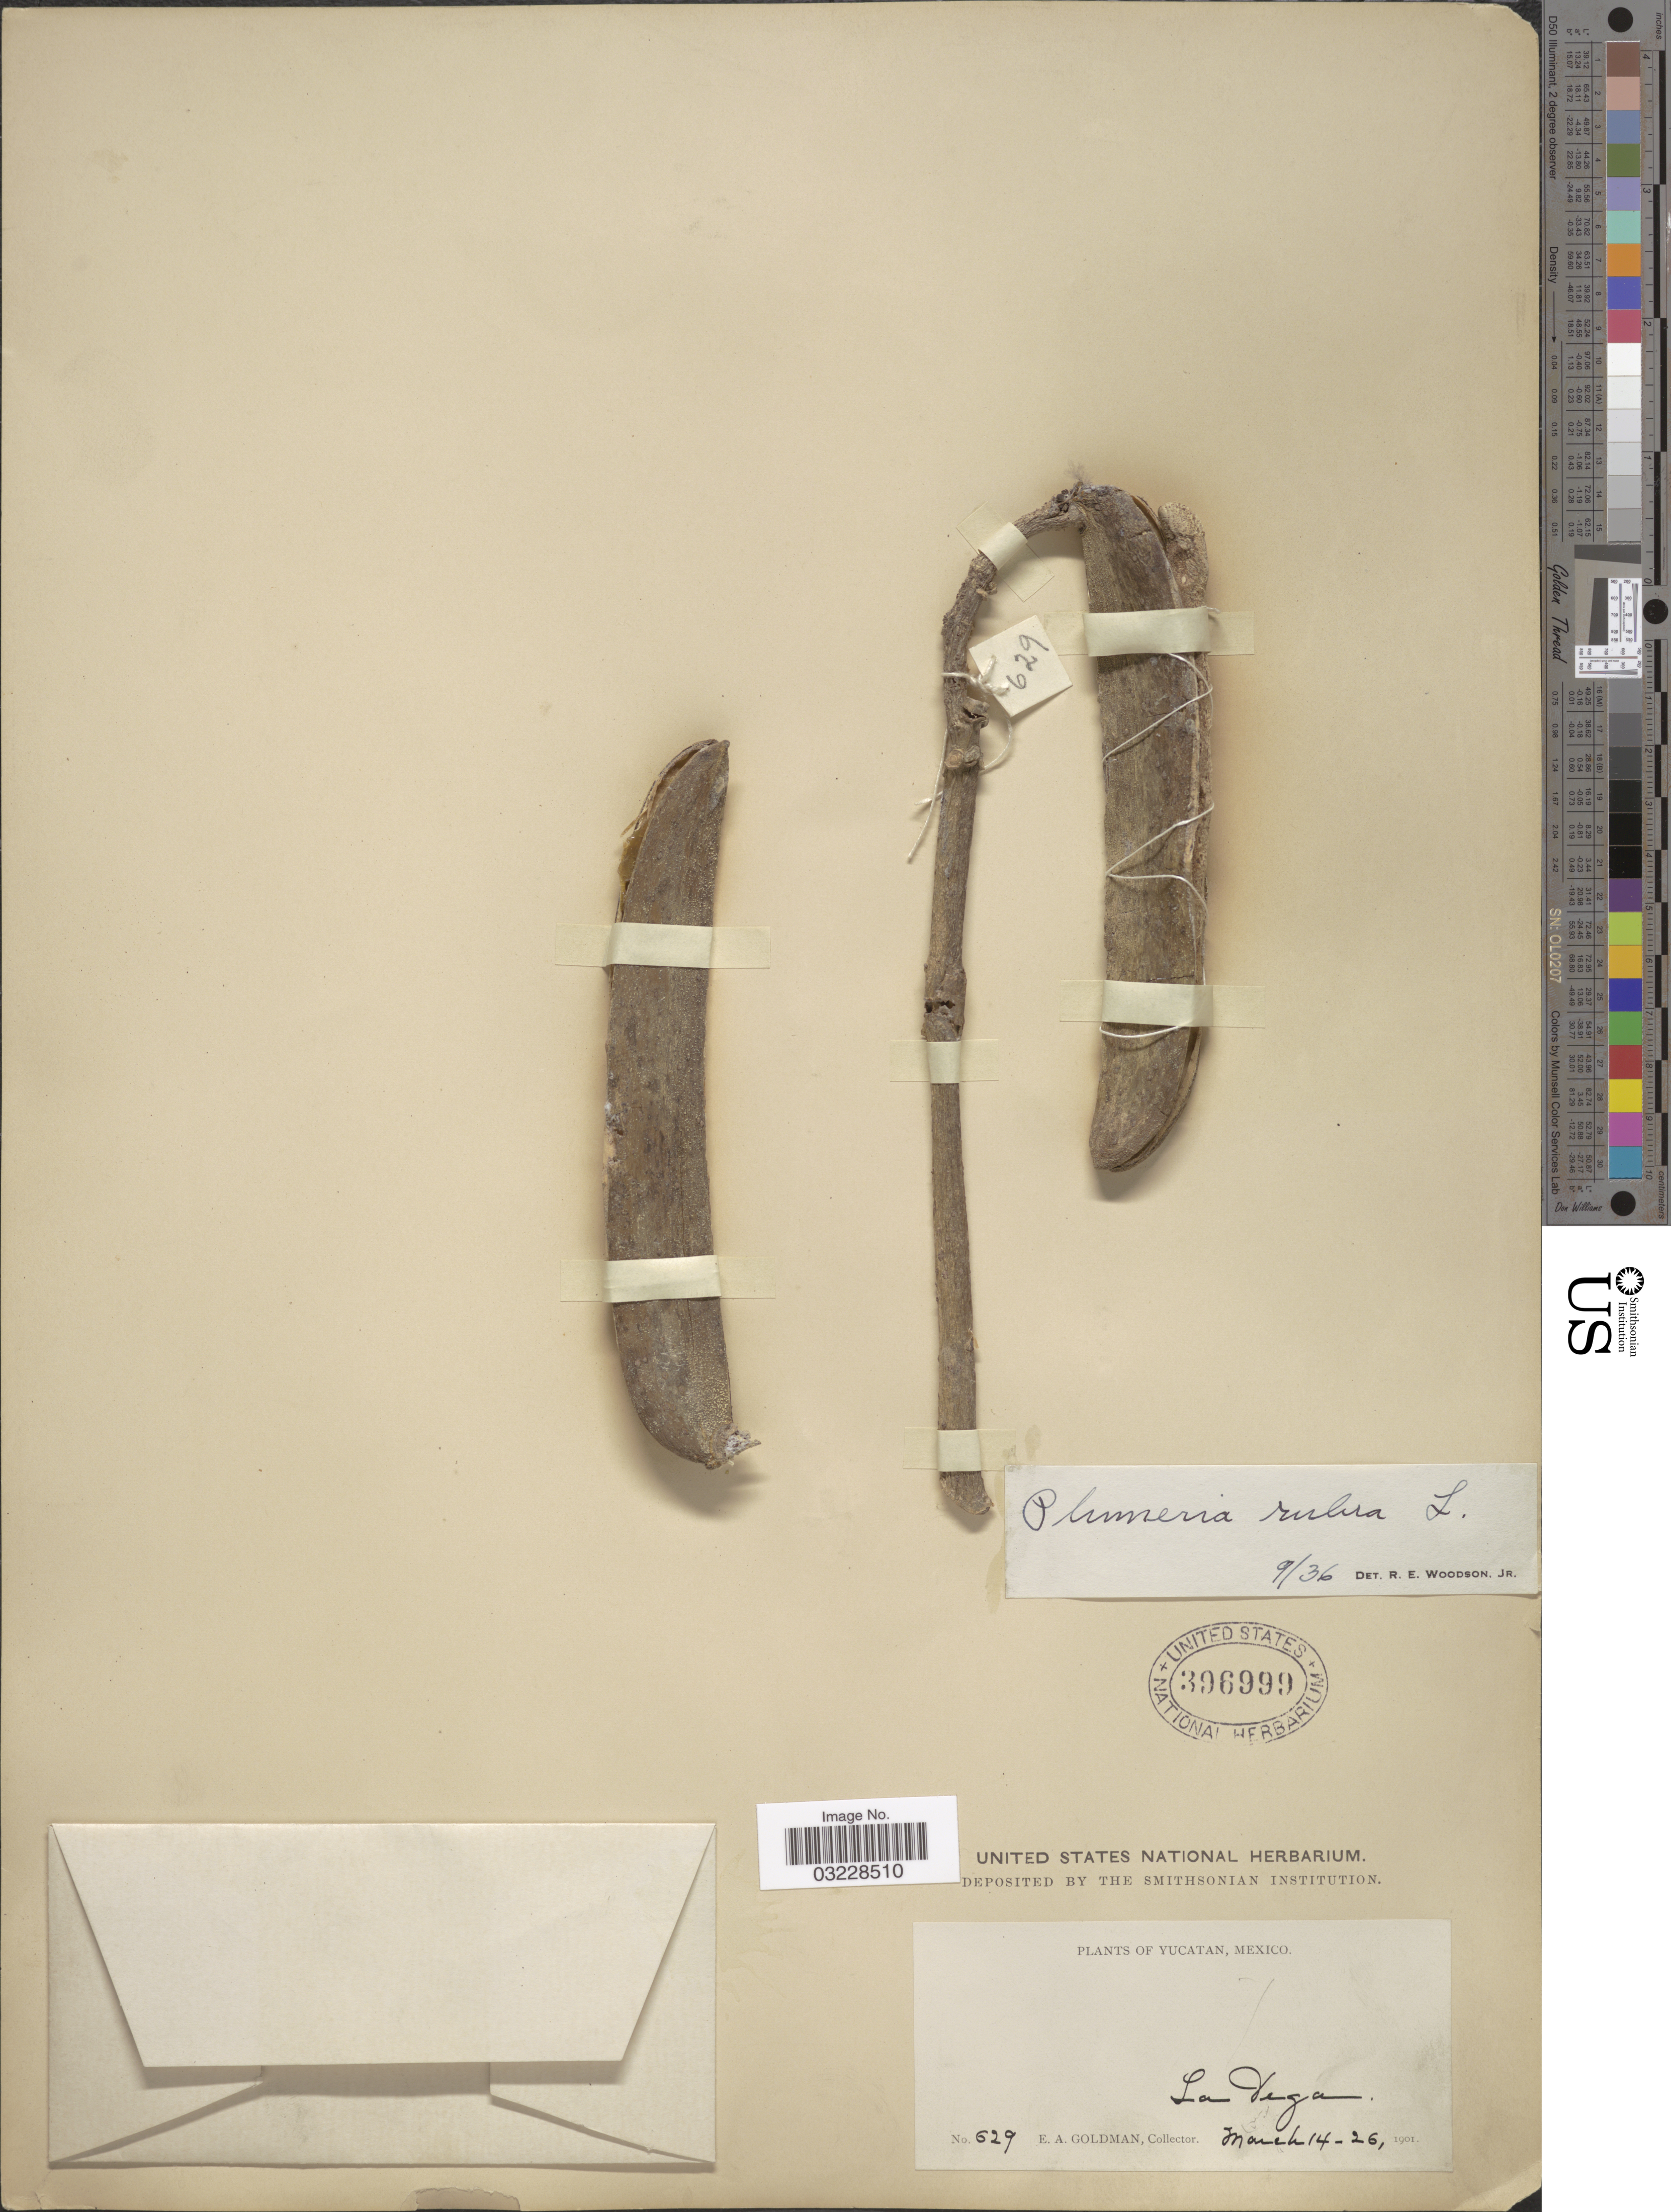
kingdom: Plantae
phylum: Tracheophyta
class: Magnoliopsida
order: Gentianales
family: Apocynaceae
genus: Plumeria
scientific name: Plumeria rubra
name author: L.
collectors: E. A. Goldman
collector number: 629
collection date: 1901-03-14/1901-03-26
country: Mexico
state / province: Yucatán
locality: La Vega.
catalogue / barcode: US 396999